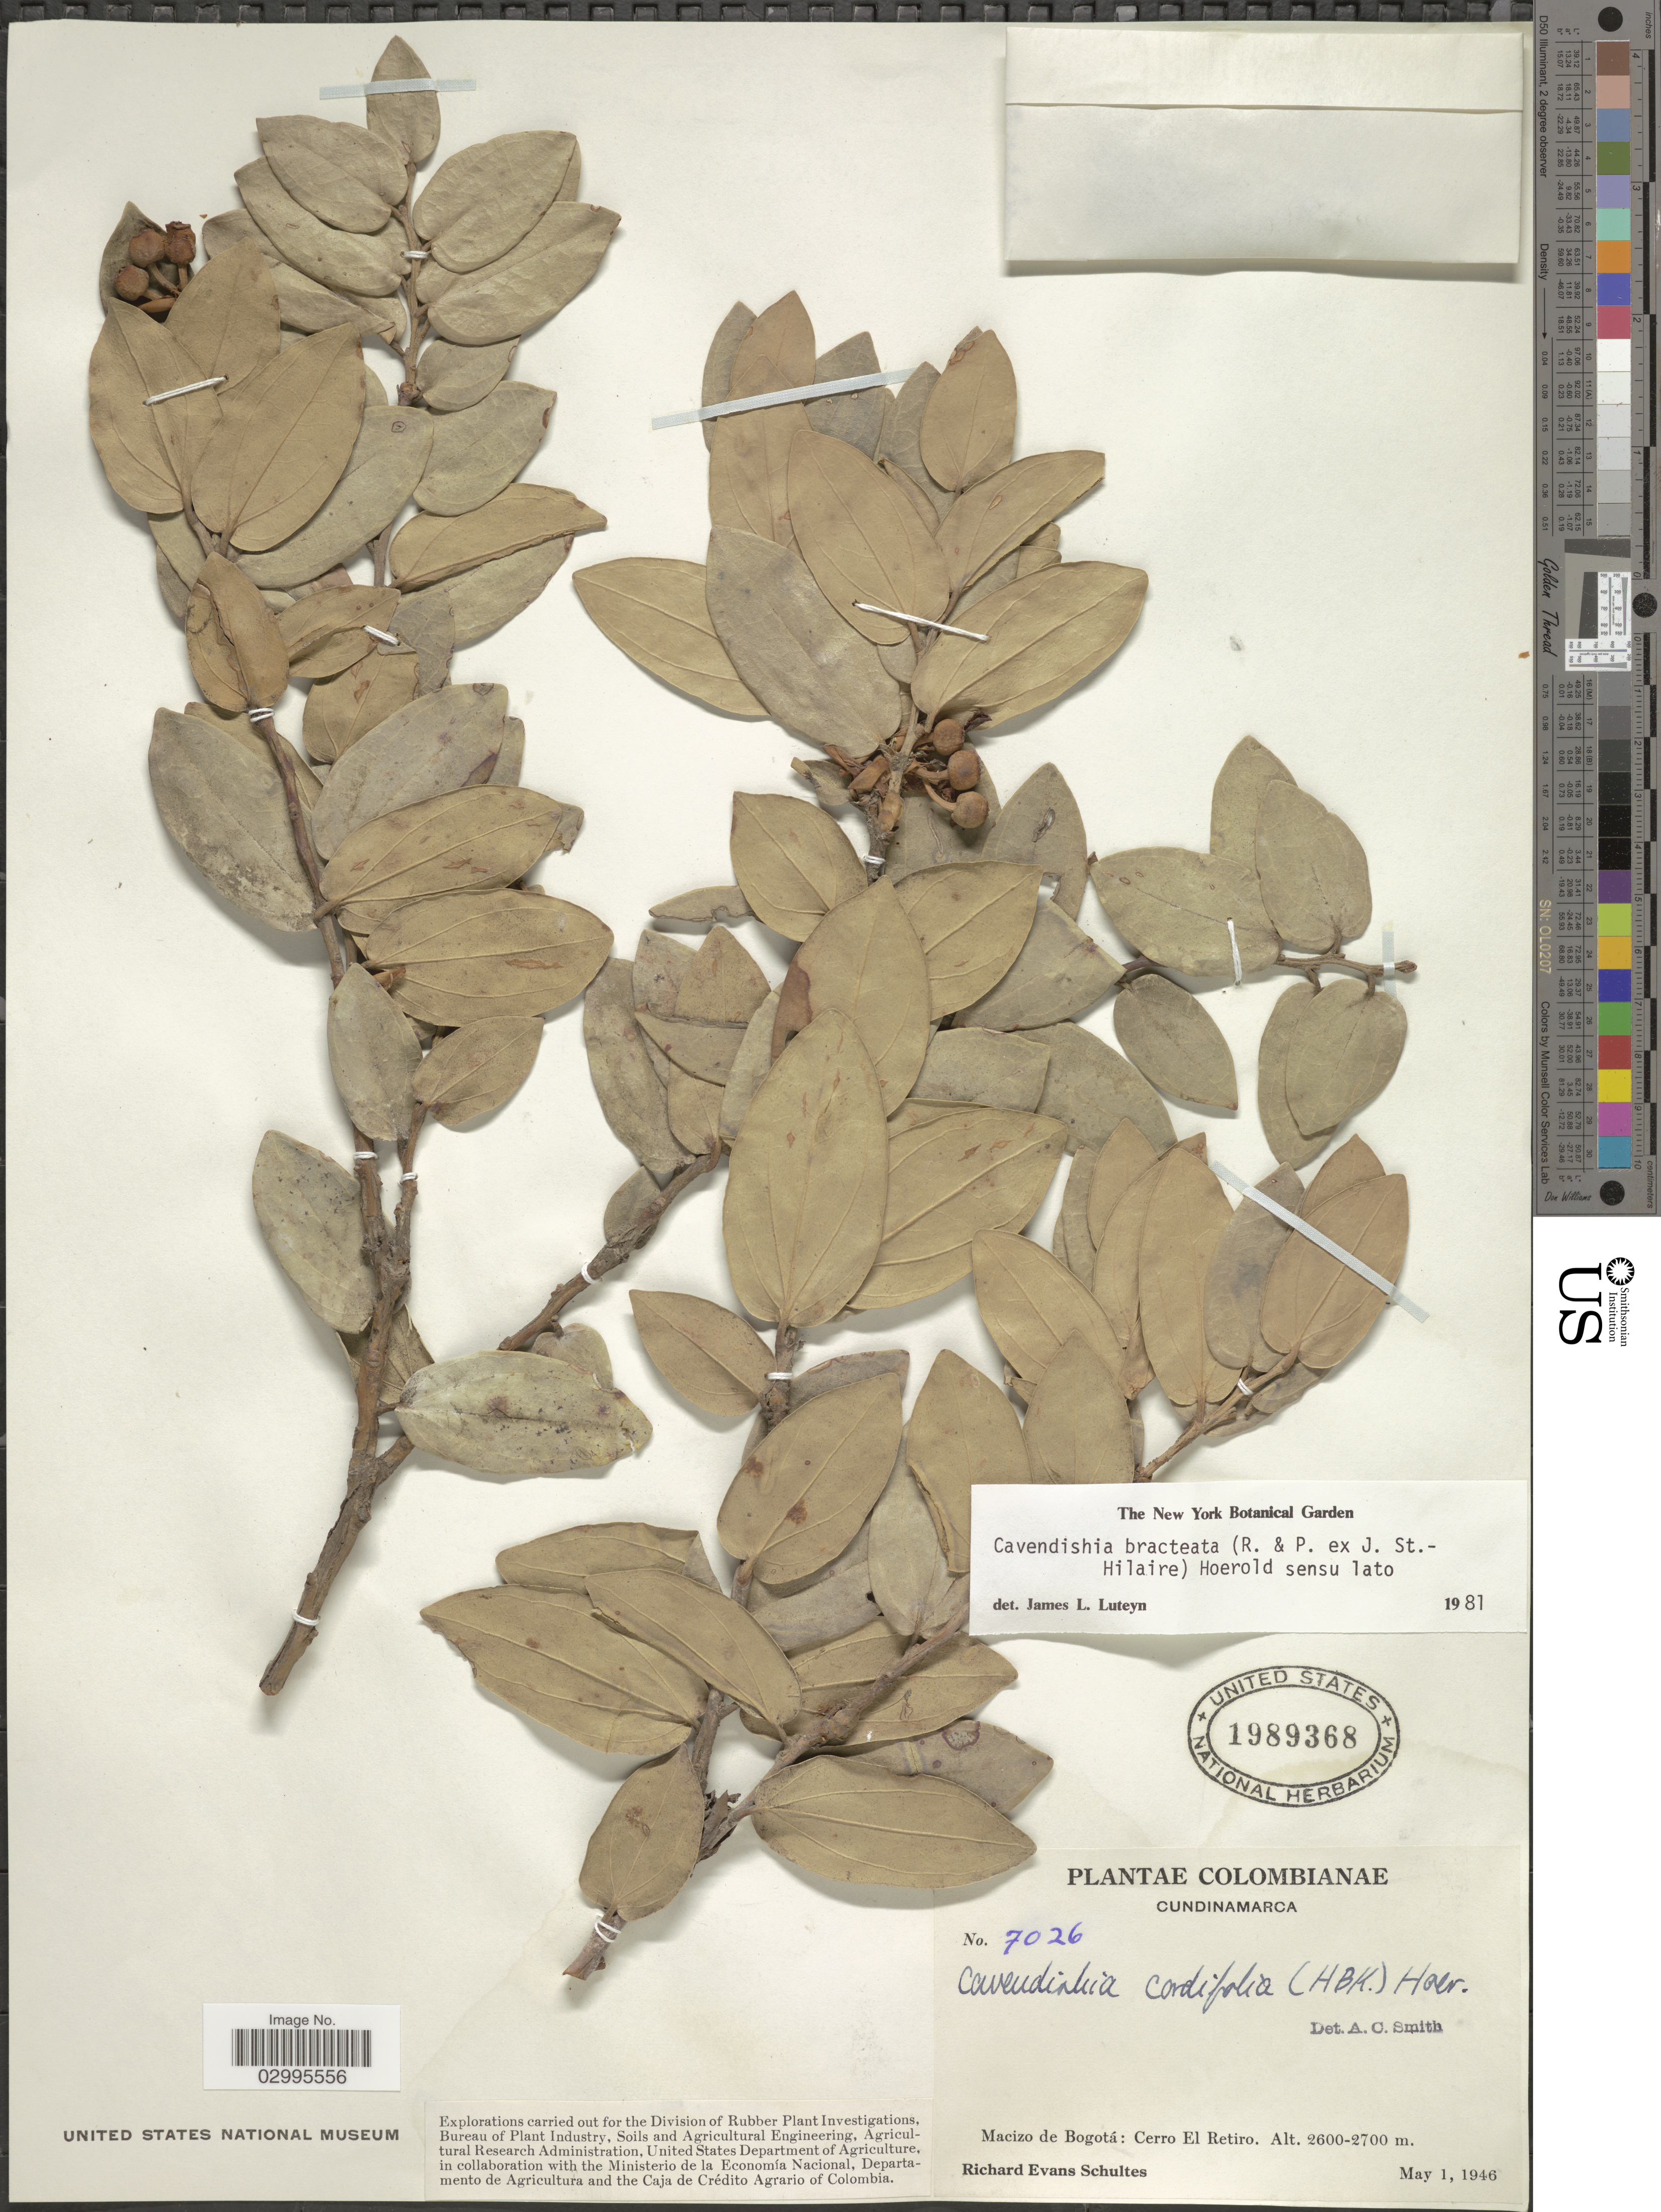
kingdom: Plantae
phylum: Tracheophyta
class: Magnoliopsida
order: Ericales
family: Ericaceae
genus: Cavendishia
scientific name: Cavendishia bracteata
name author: (Ruiz & Pav. ex J. St.-Hil.) Hoerold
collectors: R. E. Schultes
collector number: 7026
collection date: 1946-05-01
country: Colombia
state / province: Cundinamarca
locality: Macizo de Bogotá: Cerro El Retiro.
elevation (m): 2600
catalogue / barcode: US 1989368